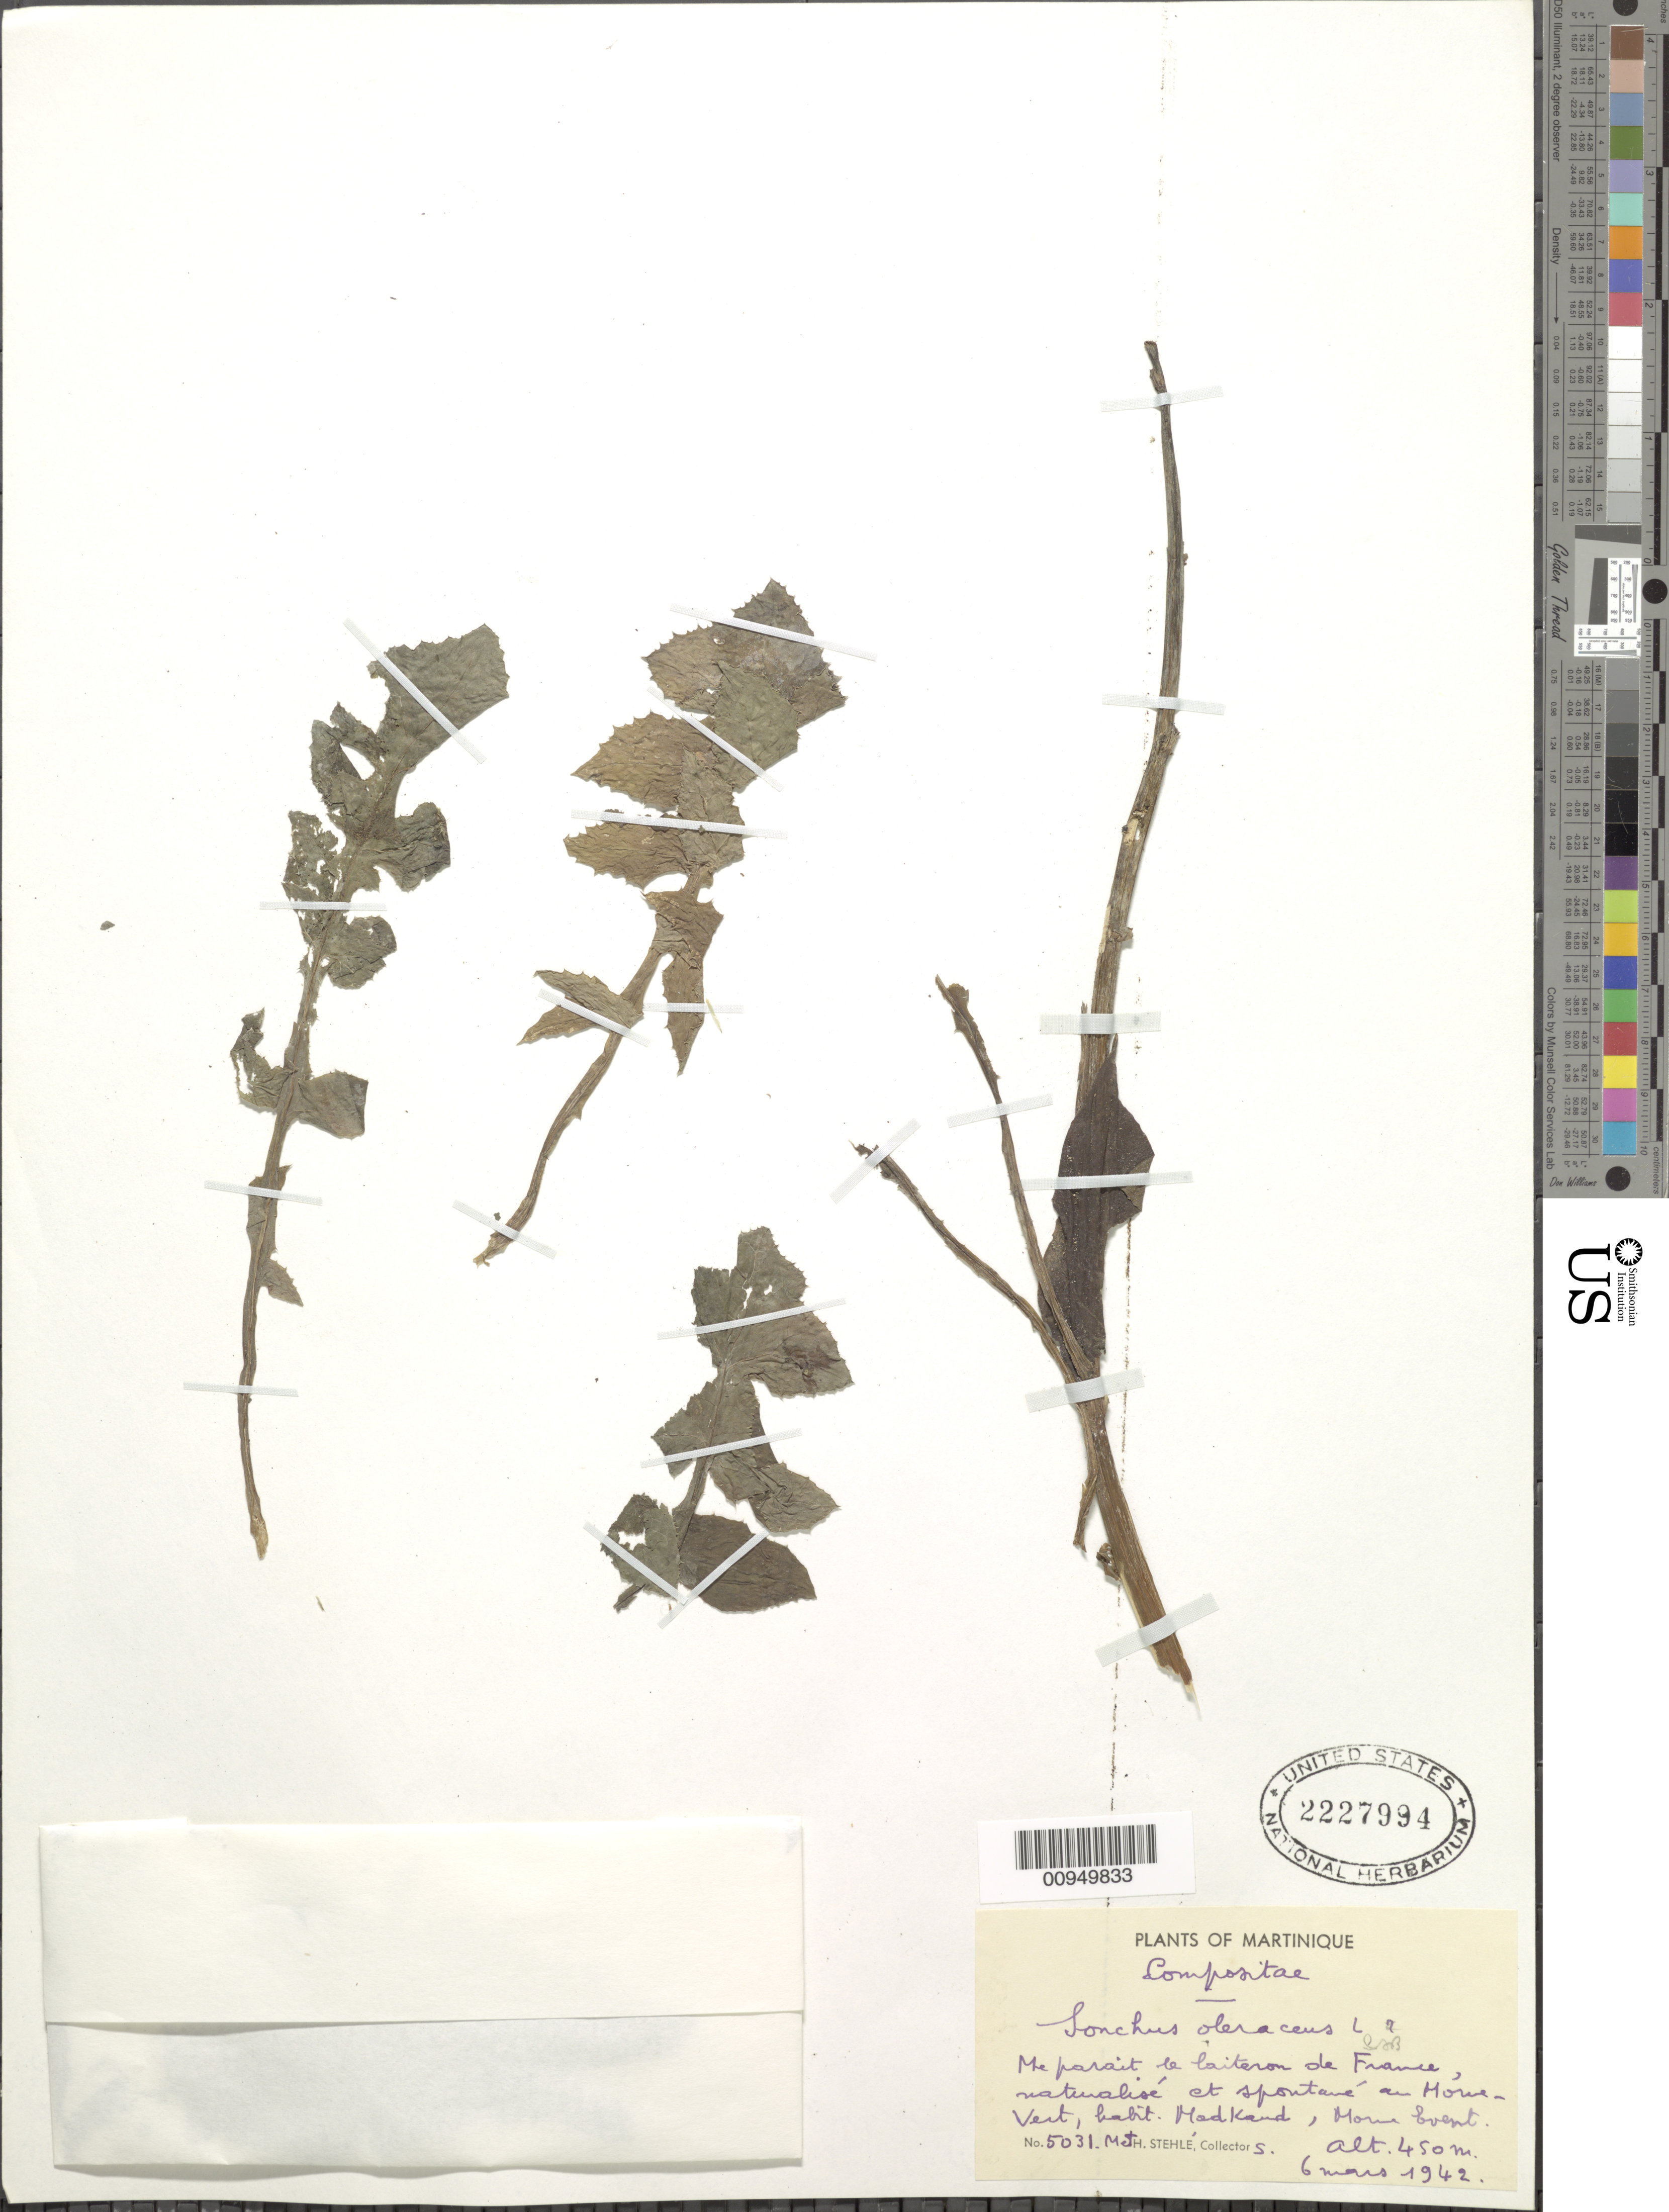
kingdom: Plantae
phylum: Tracheophyta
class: Magnoliopsida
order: Asterales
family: Asteraceae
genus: Sonchus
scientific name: Sonchus oleraceus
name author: L.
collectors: H. Stehlé & M. Stehlé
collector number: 5031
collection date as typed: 06 Mar 1942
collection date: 1942-03-06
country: Martinique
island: Martinique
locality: Morne Vert, "Madkand", Morne Event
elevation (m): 450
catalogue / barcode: US 2227994